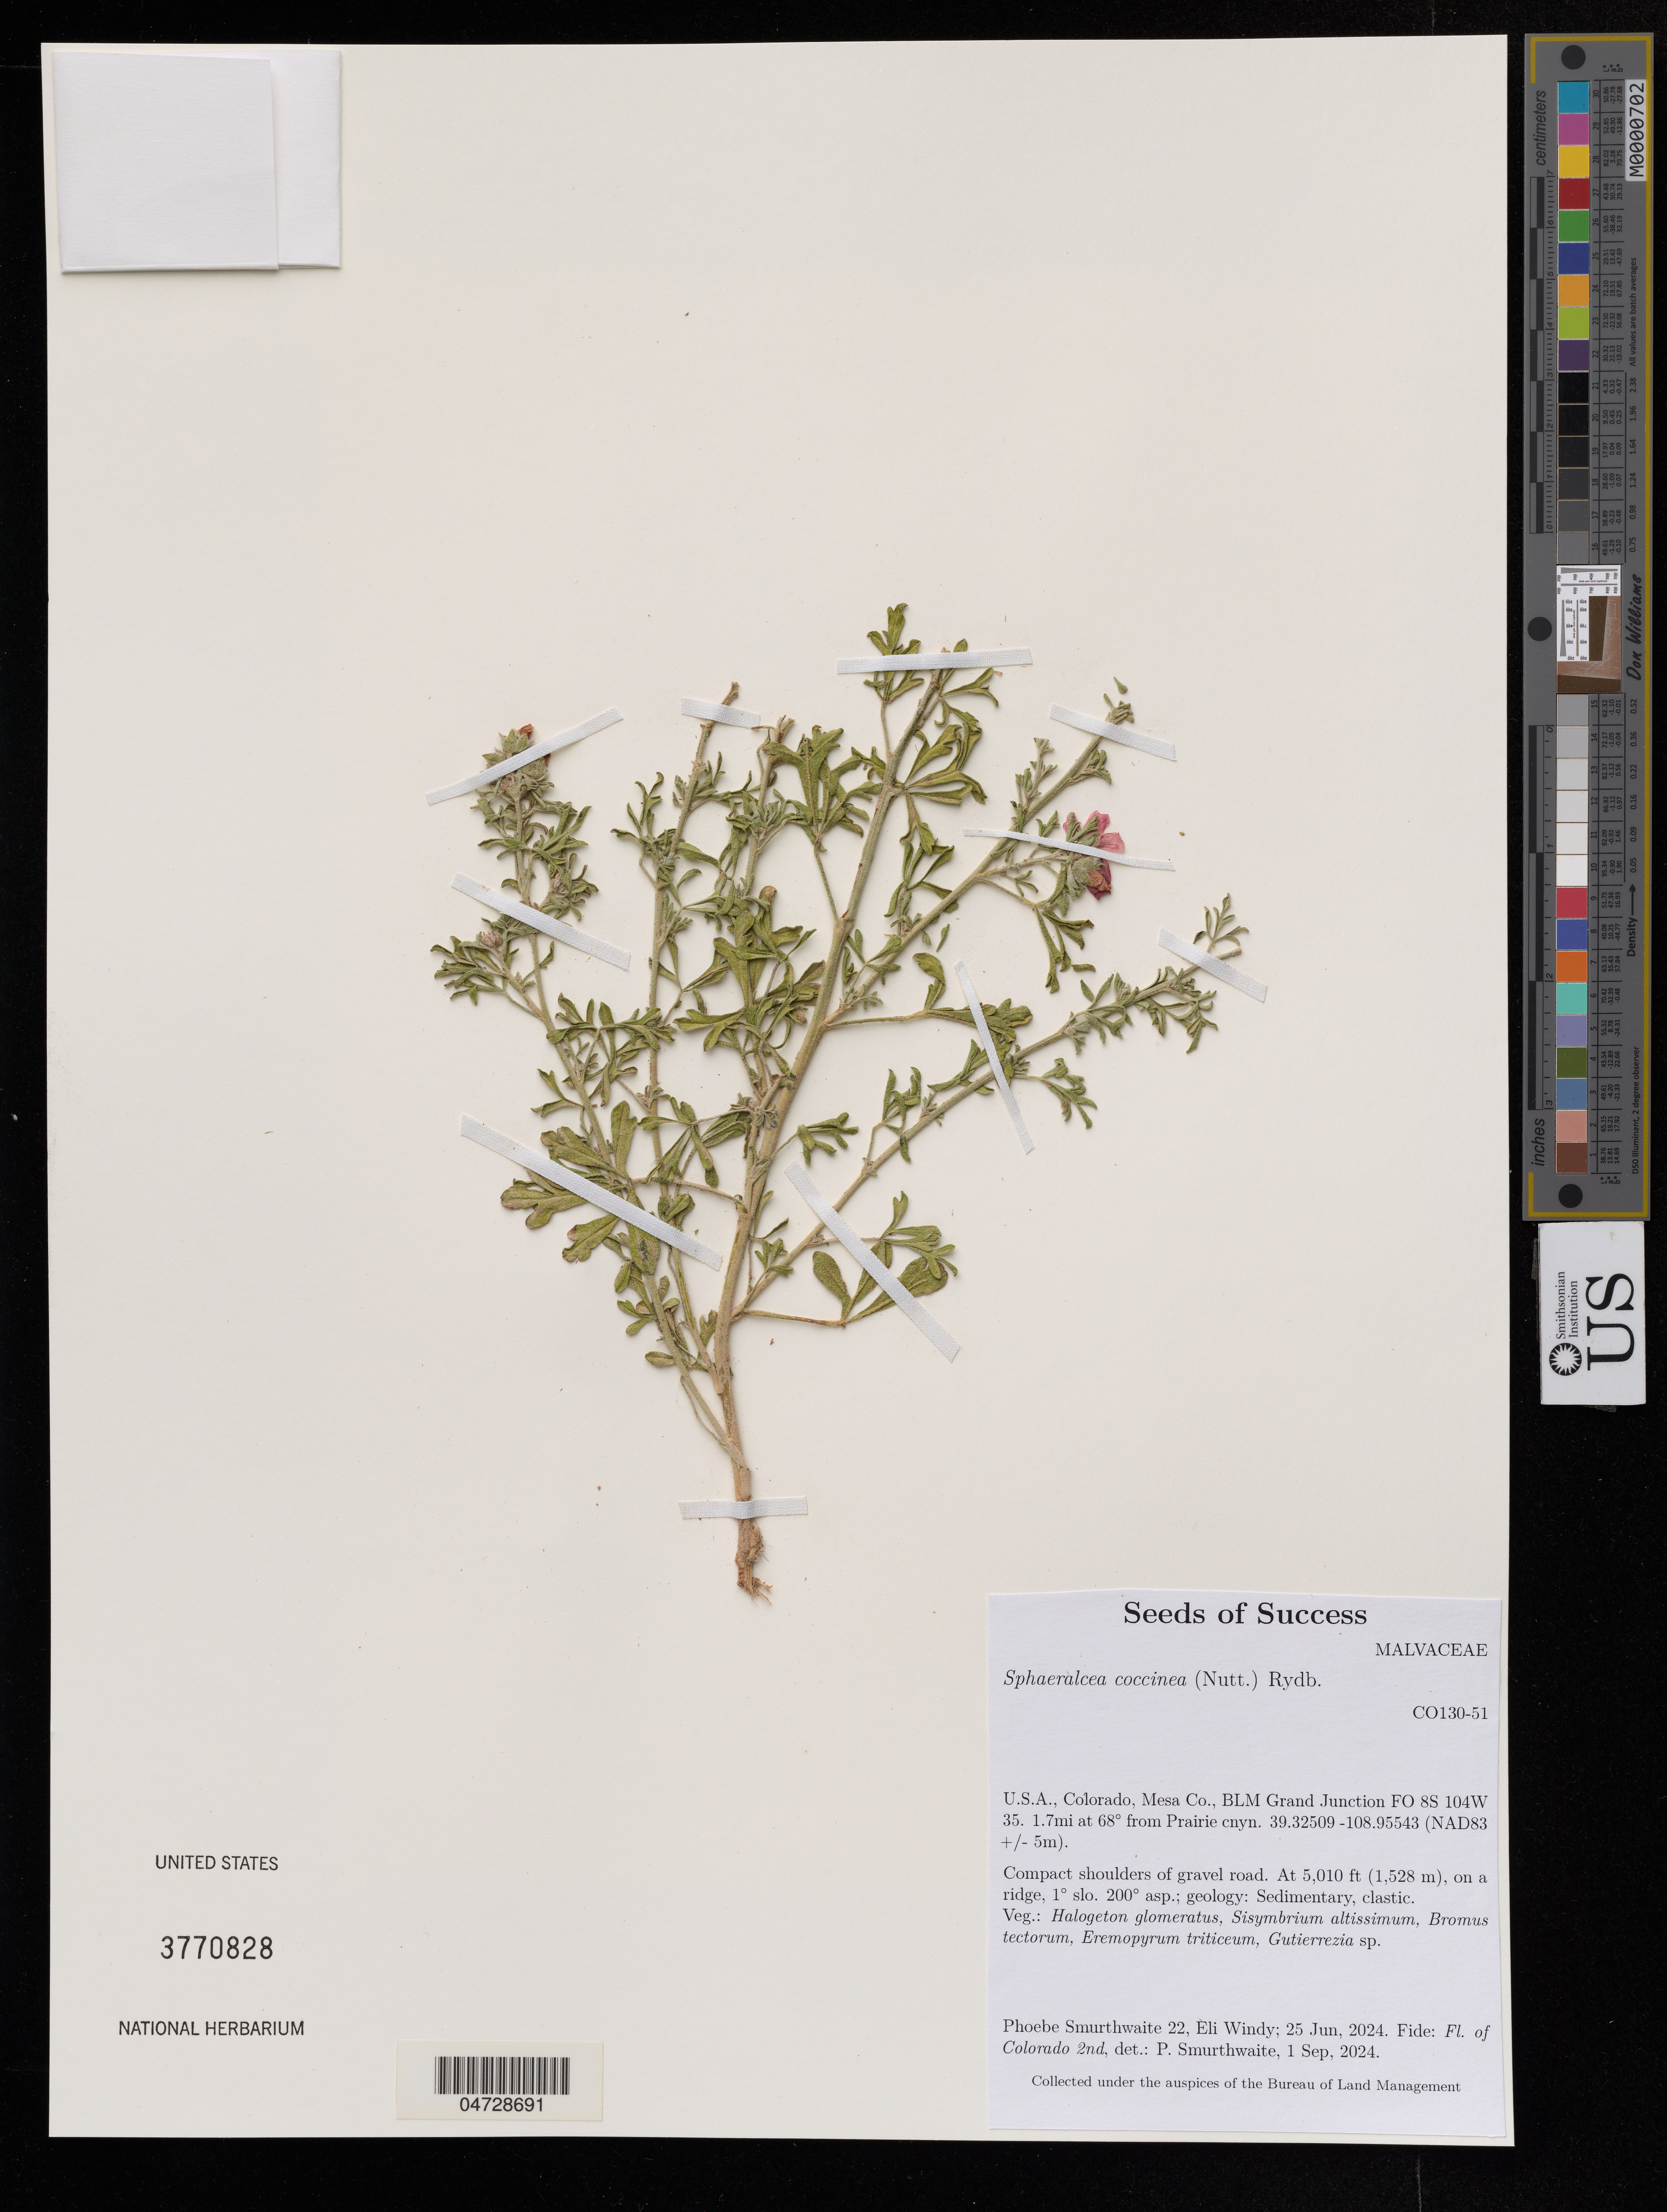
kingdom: Plantae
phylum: Tracheophyta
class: Magnoliopsida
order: Malvales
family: Malvaceae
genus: Sphaeralcea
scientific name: Sphaeralcea coccinea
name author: (Nutt.) Rydb.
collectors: P. Smurthwaite & E. Windy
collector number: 22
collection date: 2024-06-25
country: United States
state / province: Colorado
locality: Mesa Co., BLM Grand Junction FO.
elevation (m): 1527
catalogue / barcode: US 3770828